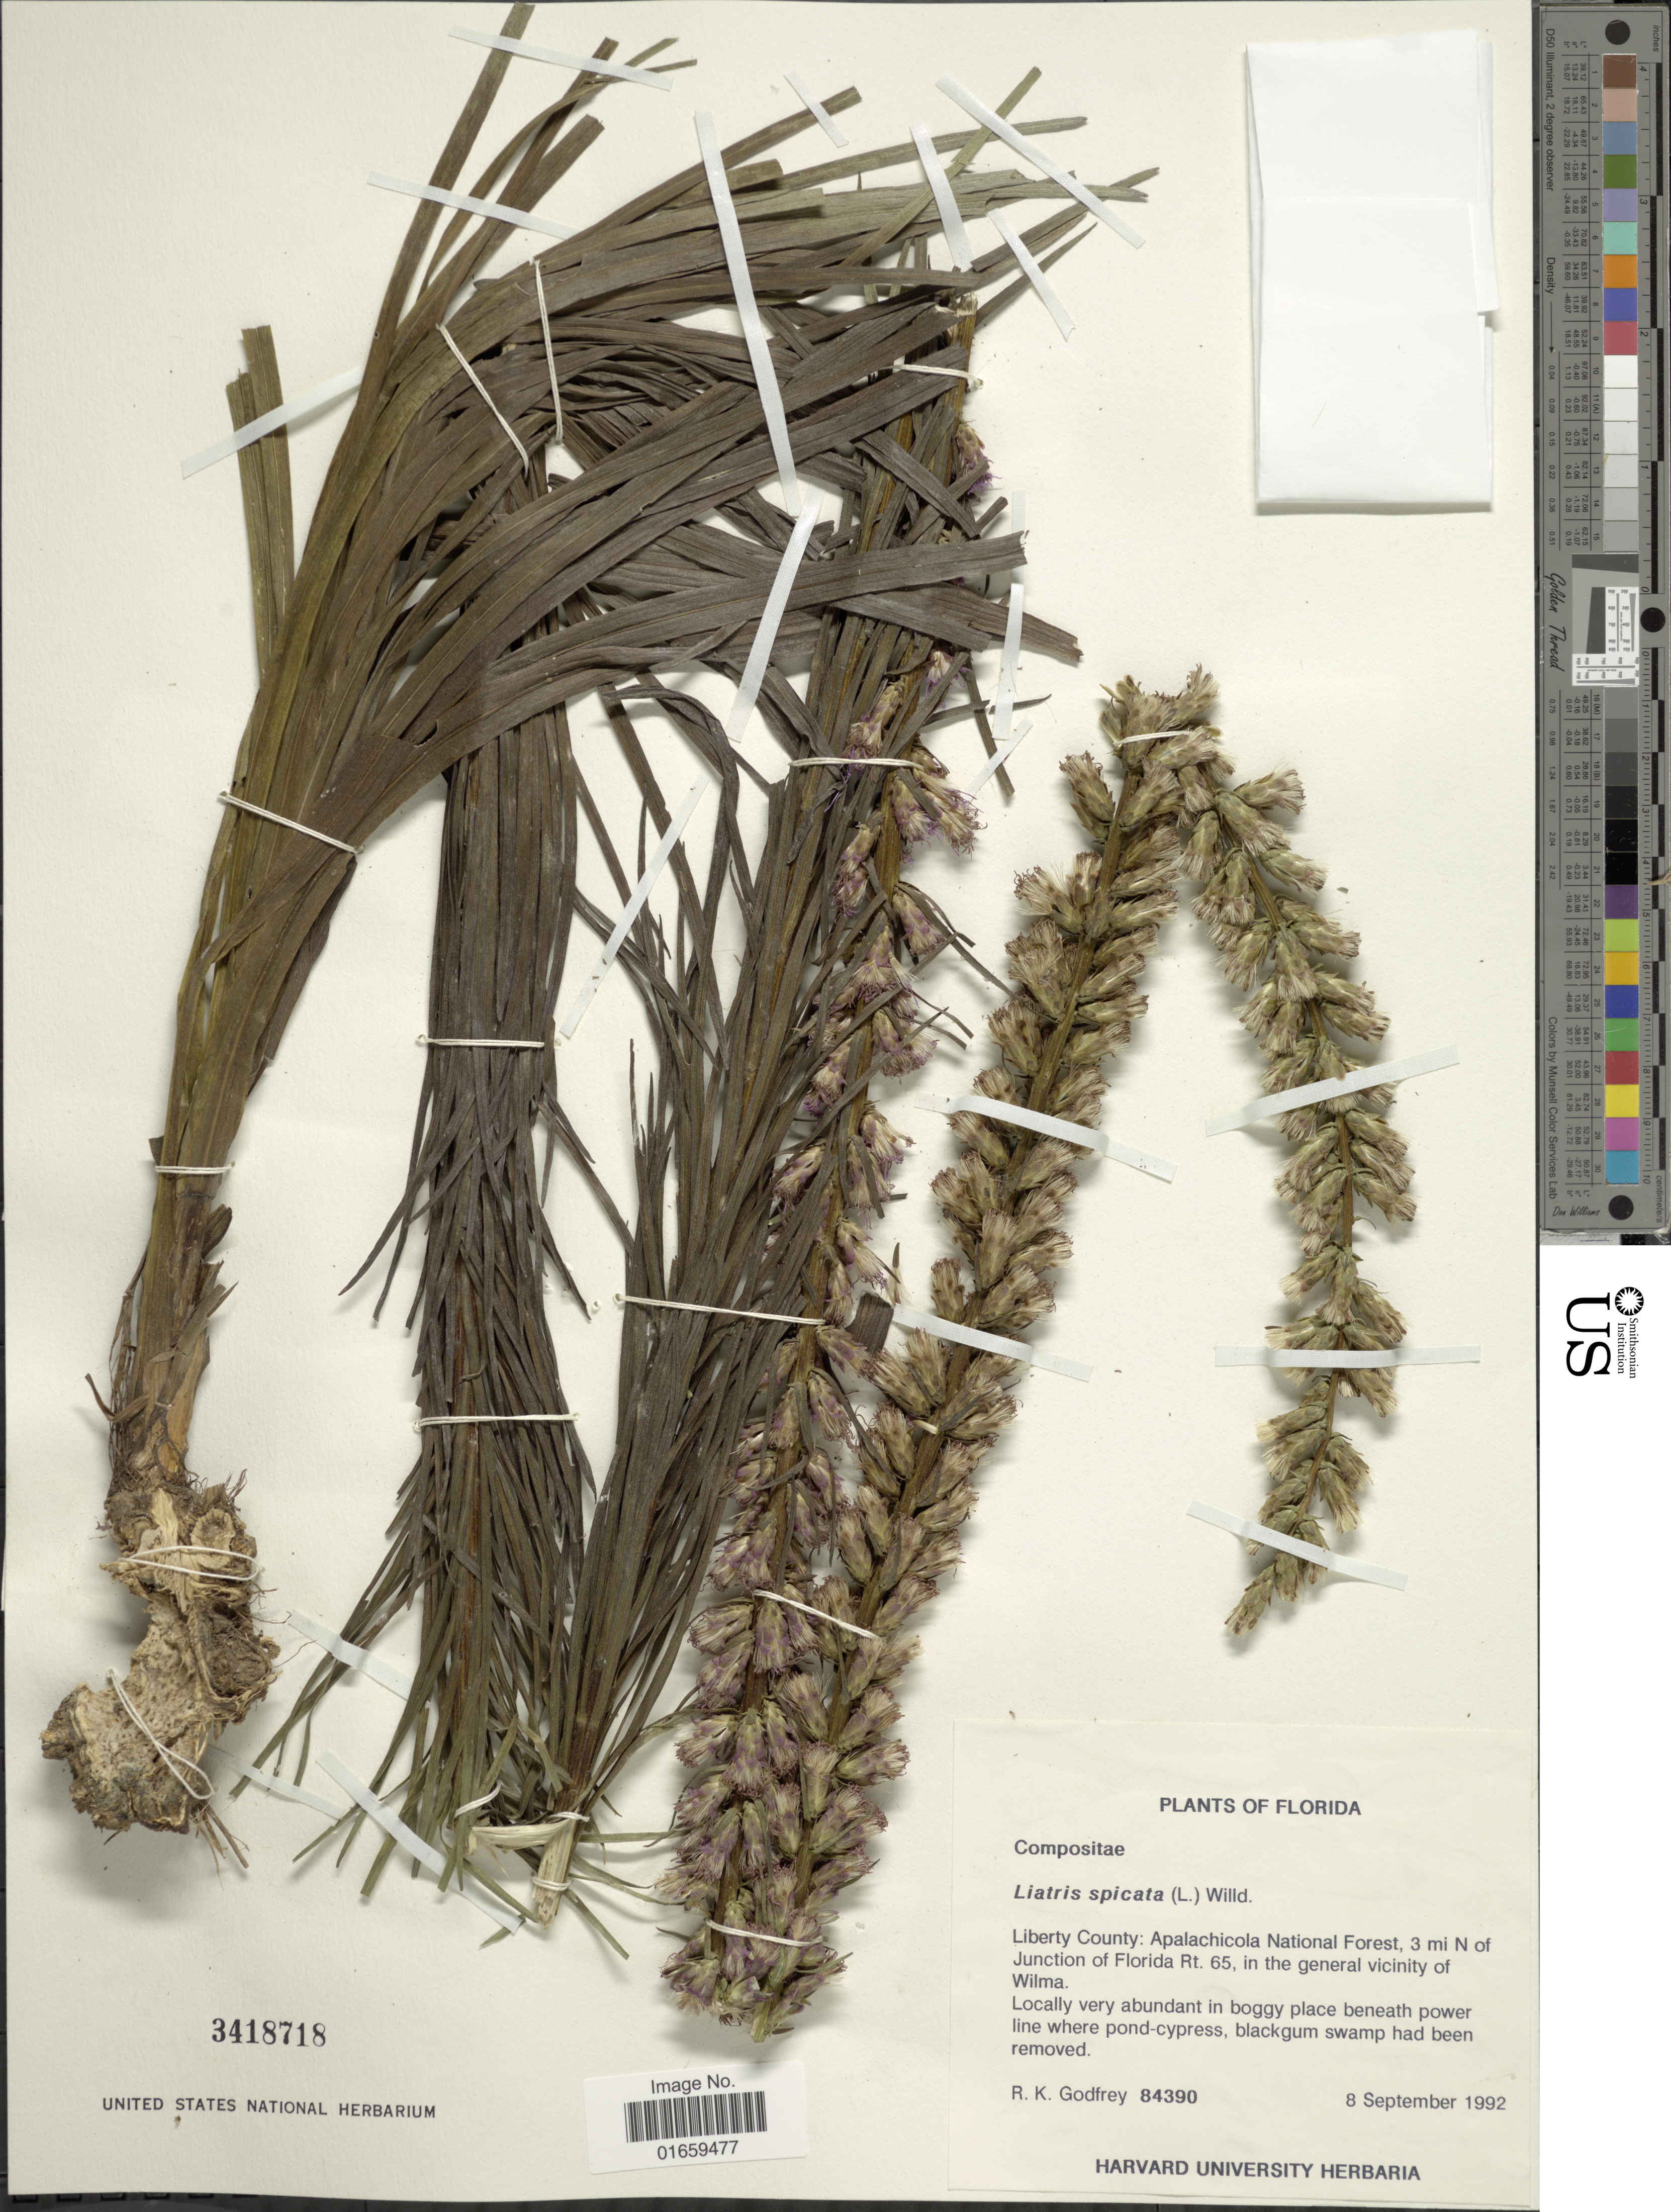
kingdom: Plantae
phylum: Tracheophyta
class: Magnoliopsida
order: Asterales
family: Asteraceae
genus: Liatris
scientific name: Liatris spicata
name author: (L.) Willd.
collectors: R. K. Godfrey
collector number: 84390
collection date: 1992-09-09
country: United States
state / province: Florida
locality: Liberty County: Apalachicola National Forest, 3 mi N of Junction of Florida rt. 65, in the general vicinity of Wilma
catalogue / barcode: US 3418718